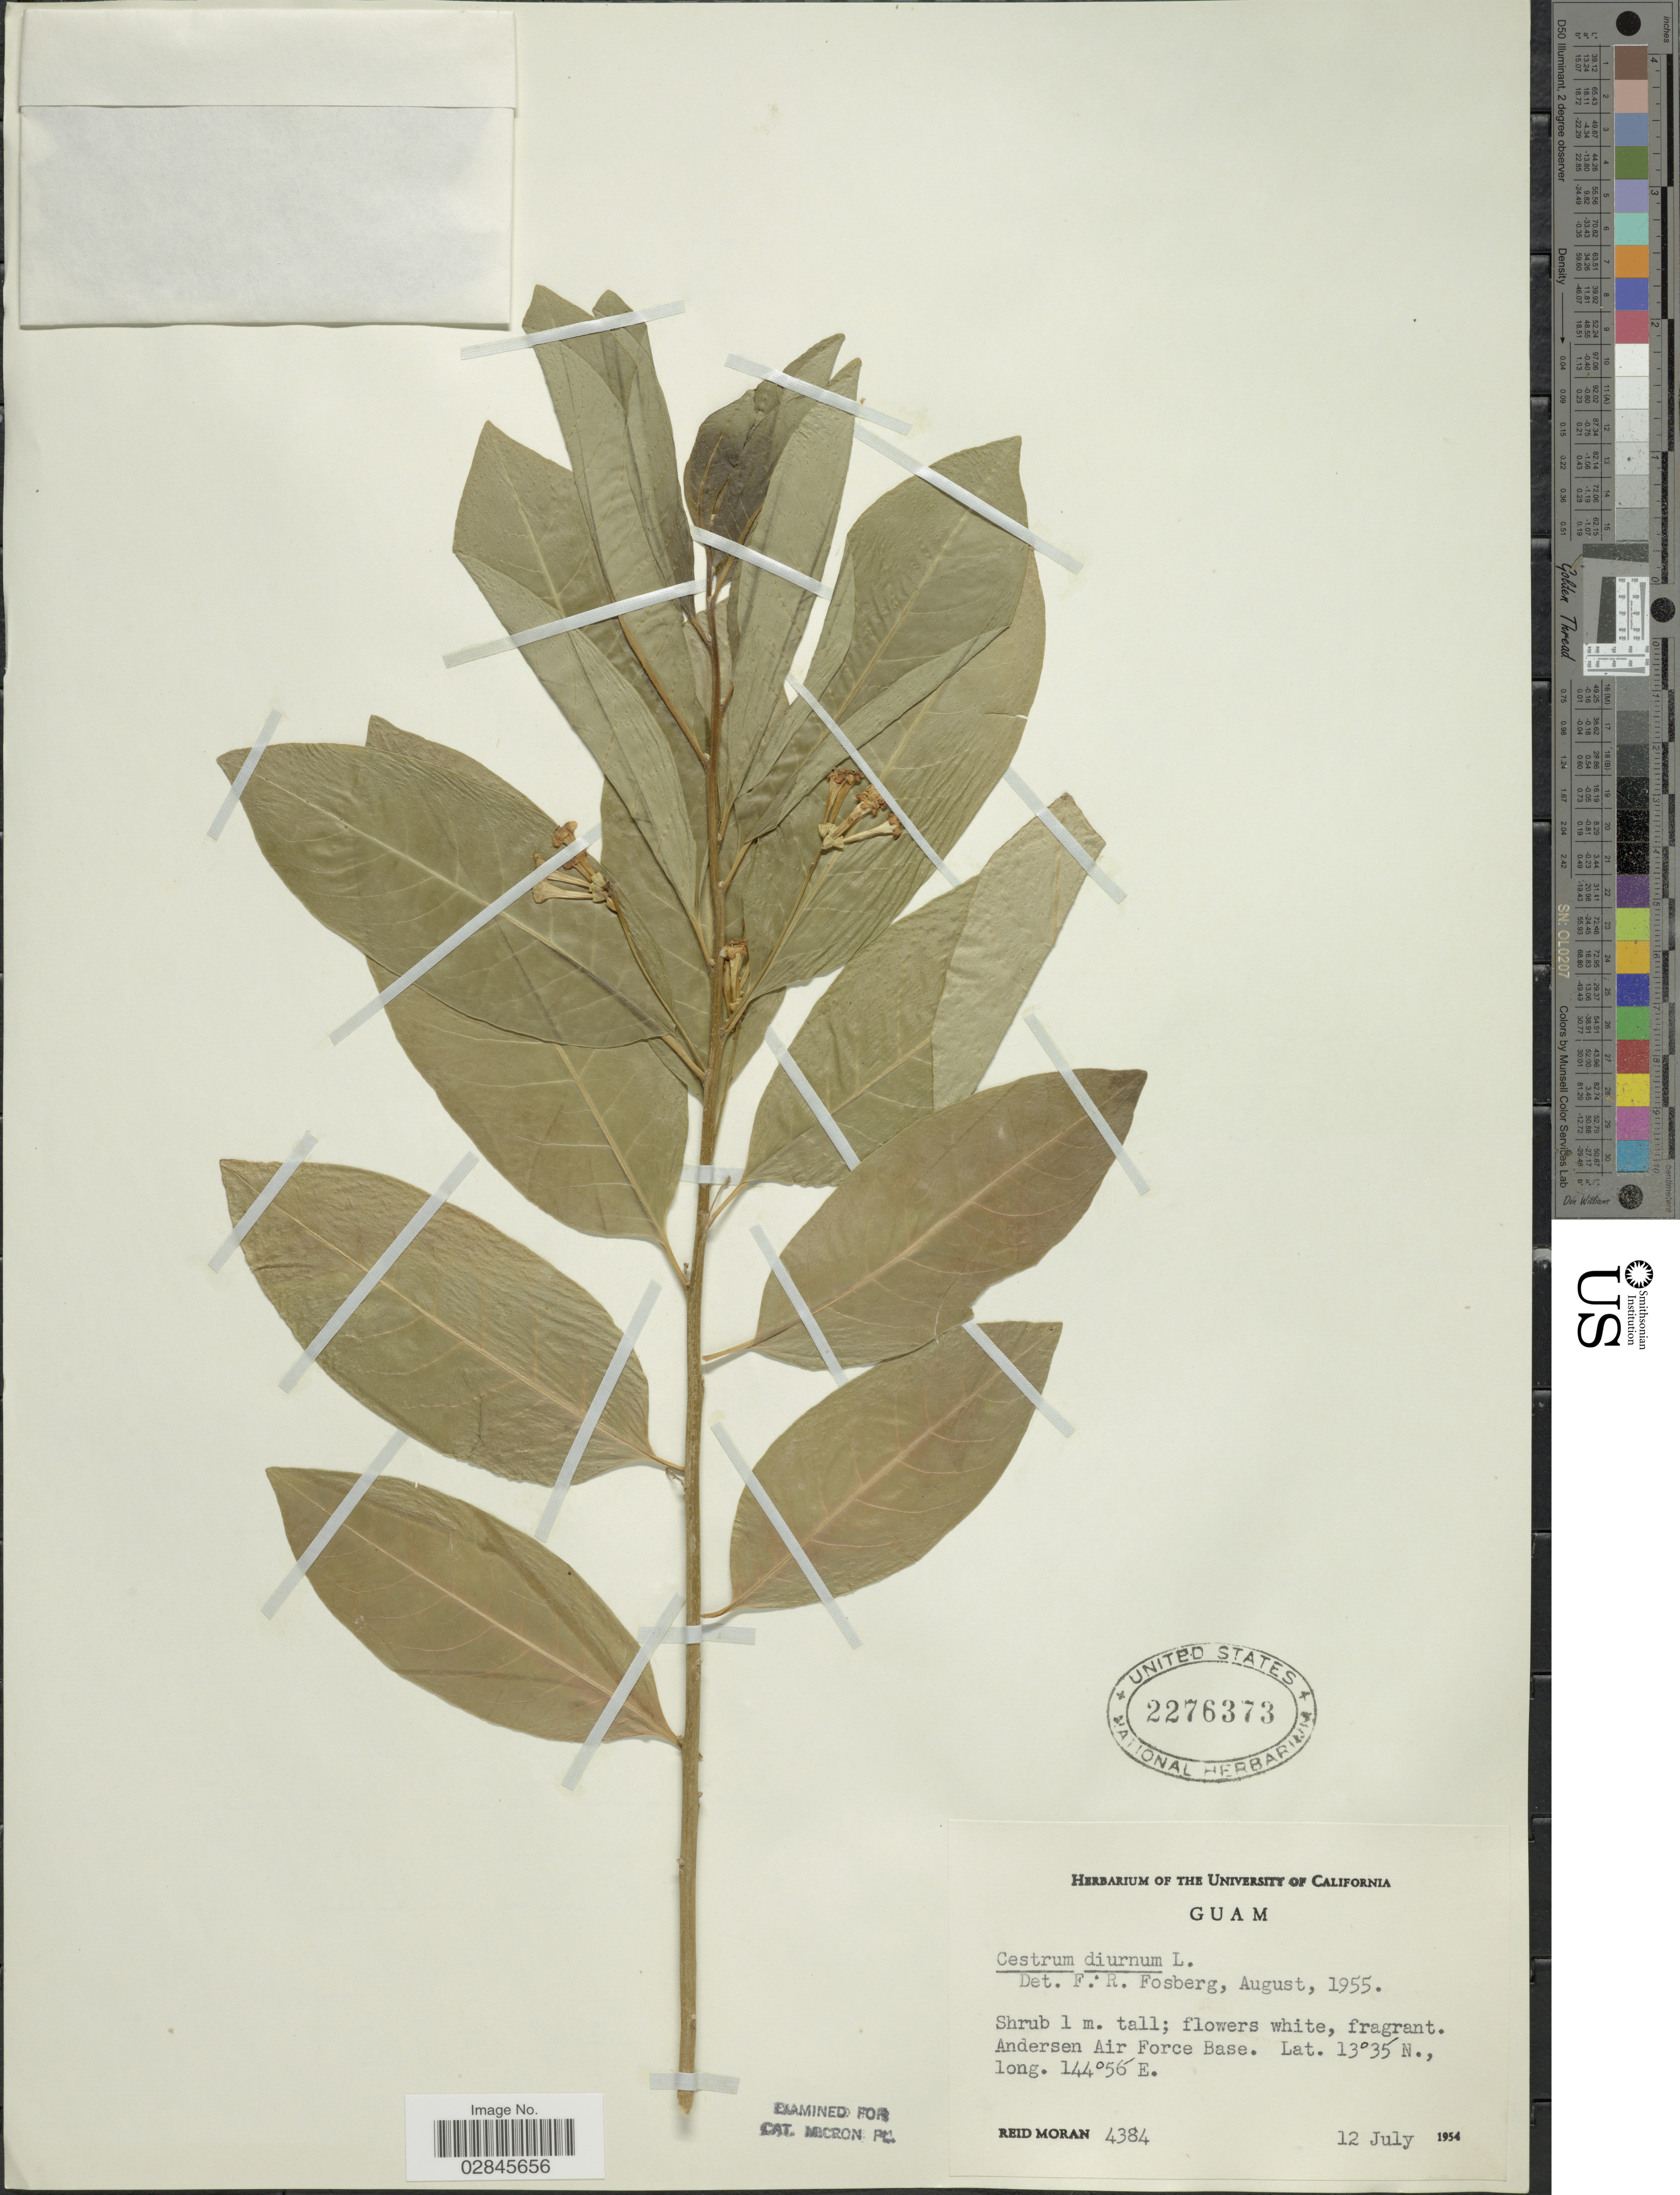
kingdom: Plantae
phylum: Tracheophyta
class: Magnoliopsida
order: Solanales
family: Solanaceae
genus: Cestrum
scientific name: Cestrum diurnum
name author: L.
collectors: R. V. Moran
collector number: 4384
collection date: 1954-07-12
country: Guam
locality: Andersen Air Force Base.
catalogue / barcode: US 2276373